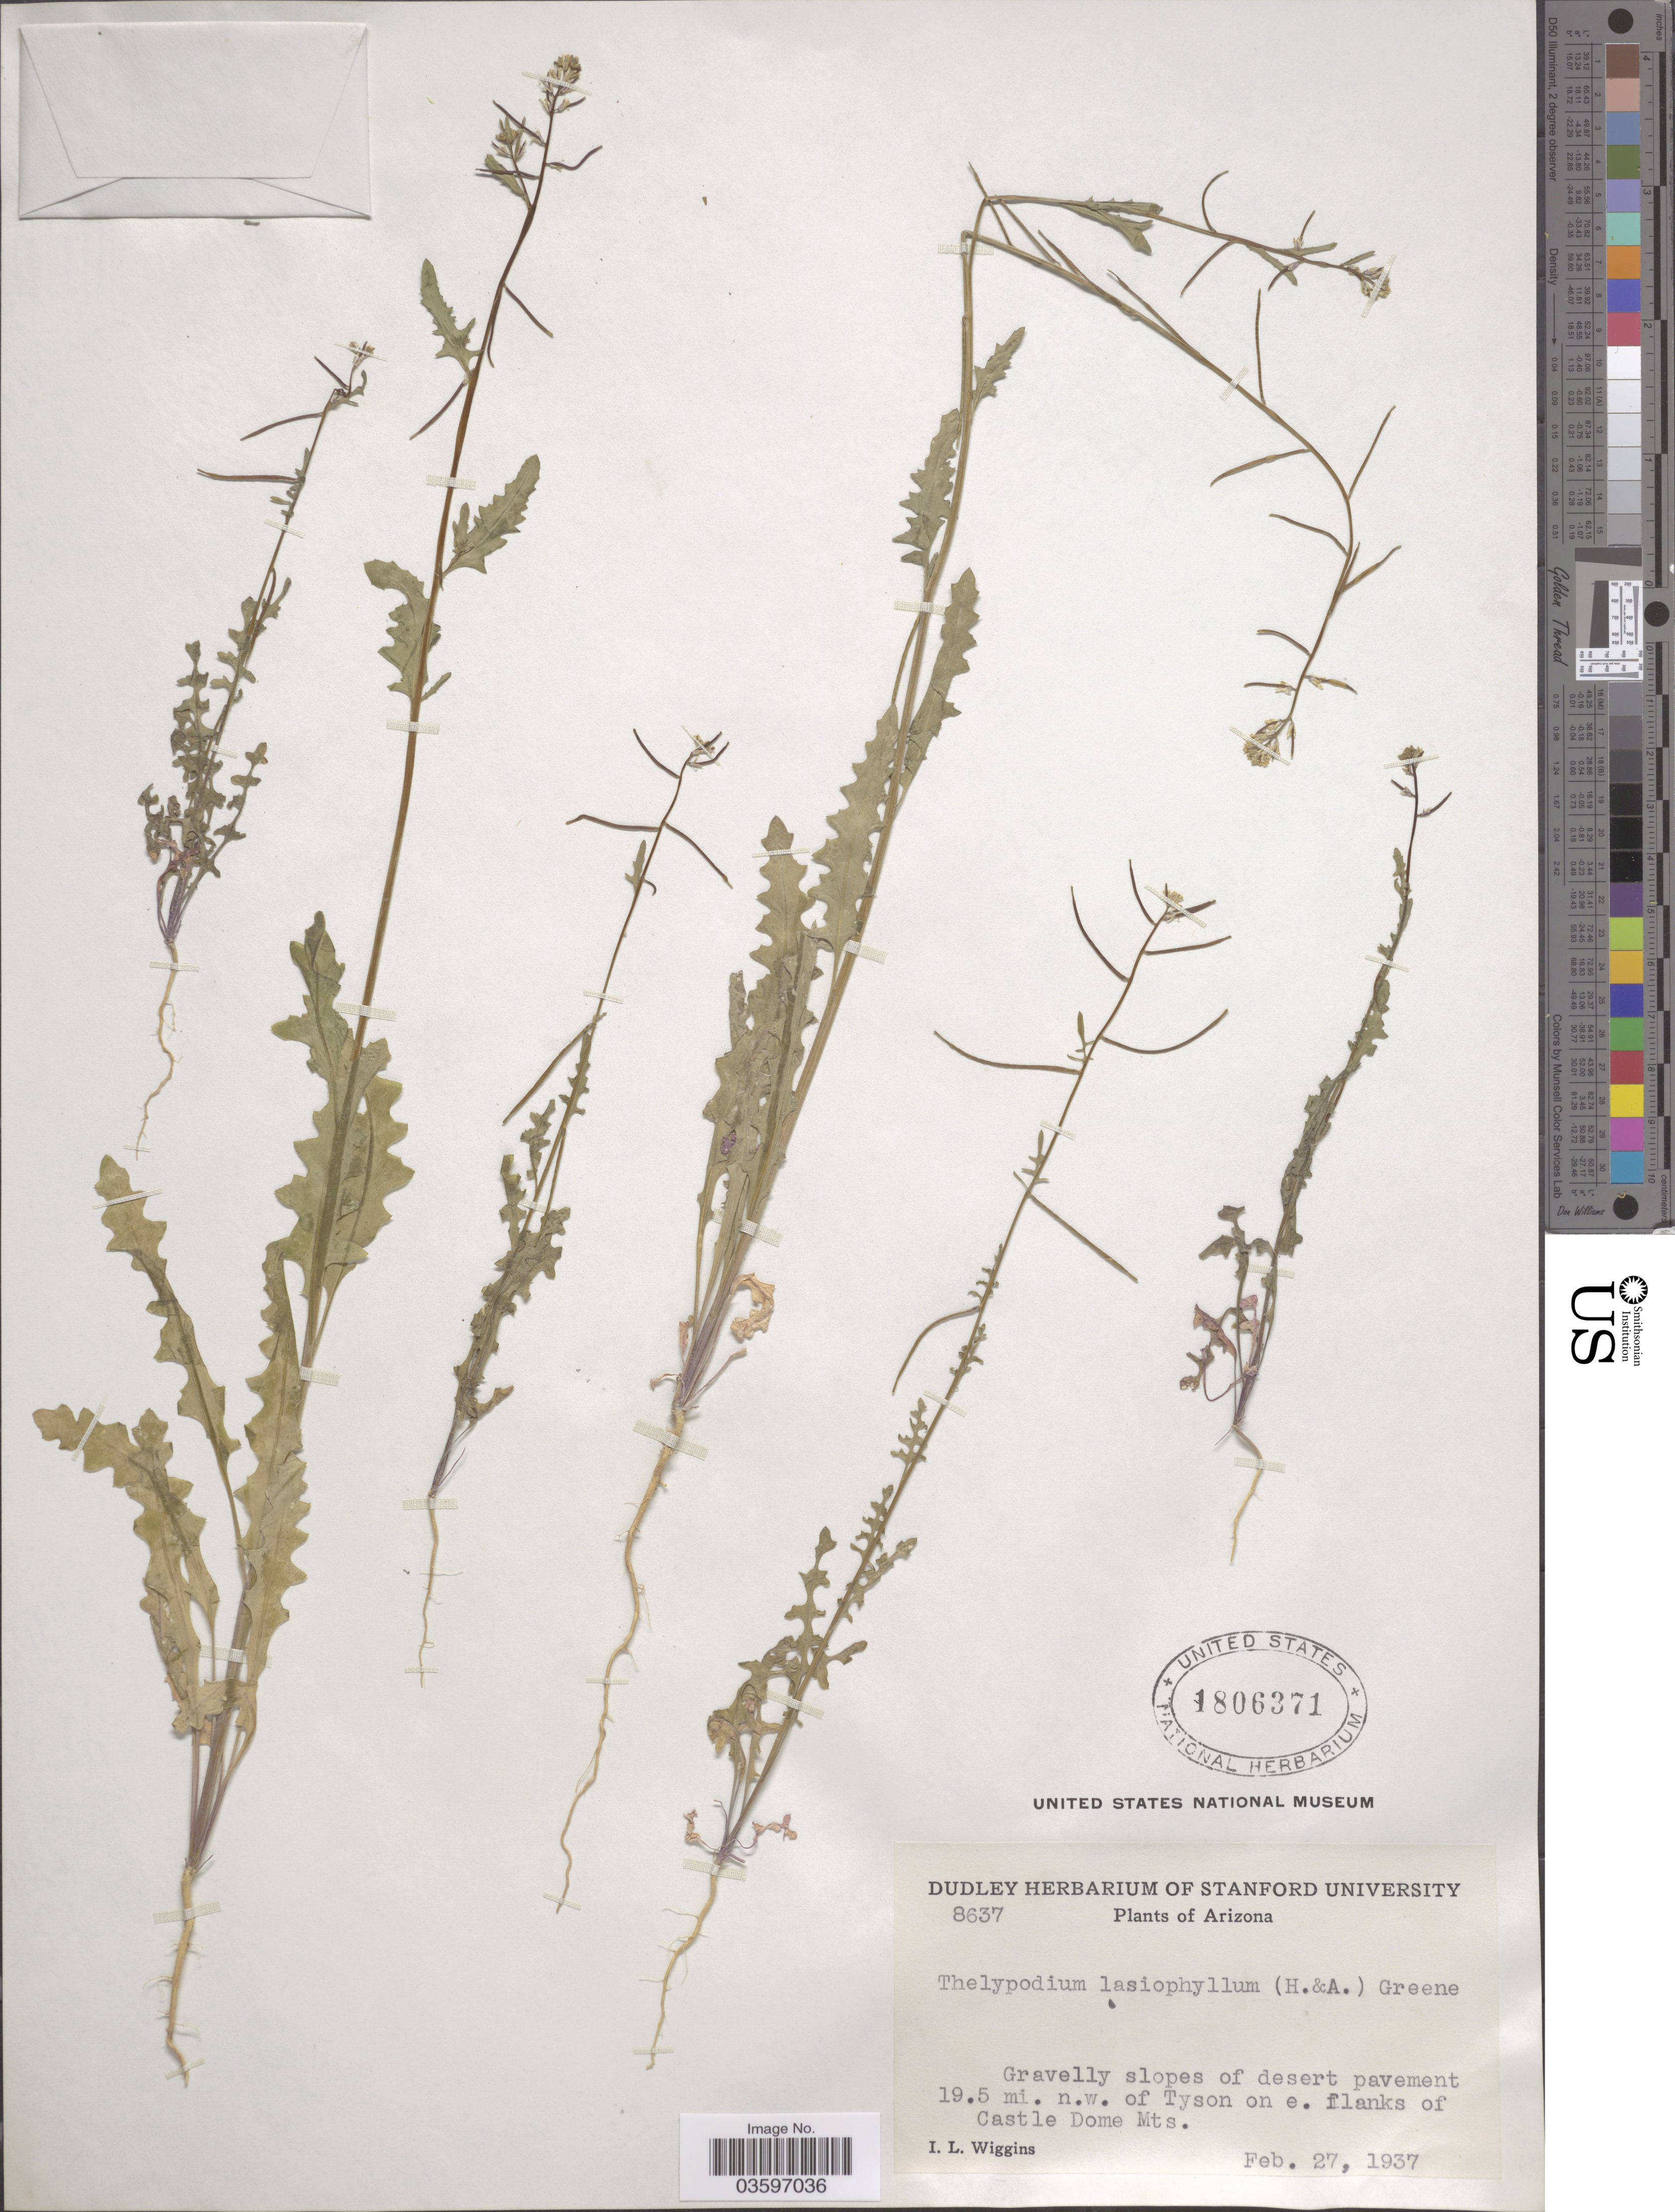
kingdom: Plantae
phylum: Tracheophyta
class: Magnoliopsida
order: Brassicales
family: Brassicaceae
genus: Caulanthus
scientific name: Caulanthus lasiophyllus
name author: (Hook. & Arn.) Payson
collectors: I. L. Wiggins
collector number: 8637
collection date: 1937-02-27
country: United States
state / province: Arizona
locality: Gravelly slopes of desert pavement 19.5 mi. n.w. of Tyson on e. flanks of Castle Dome Mts.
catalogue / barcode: US 1806371